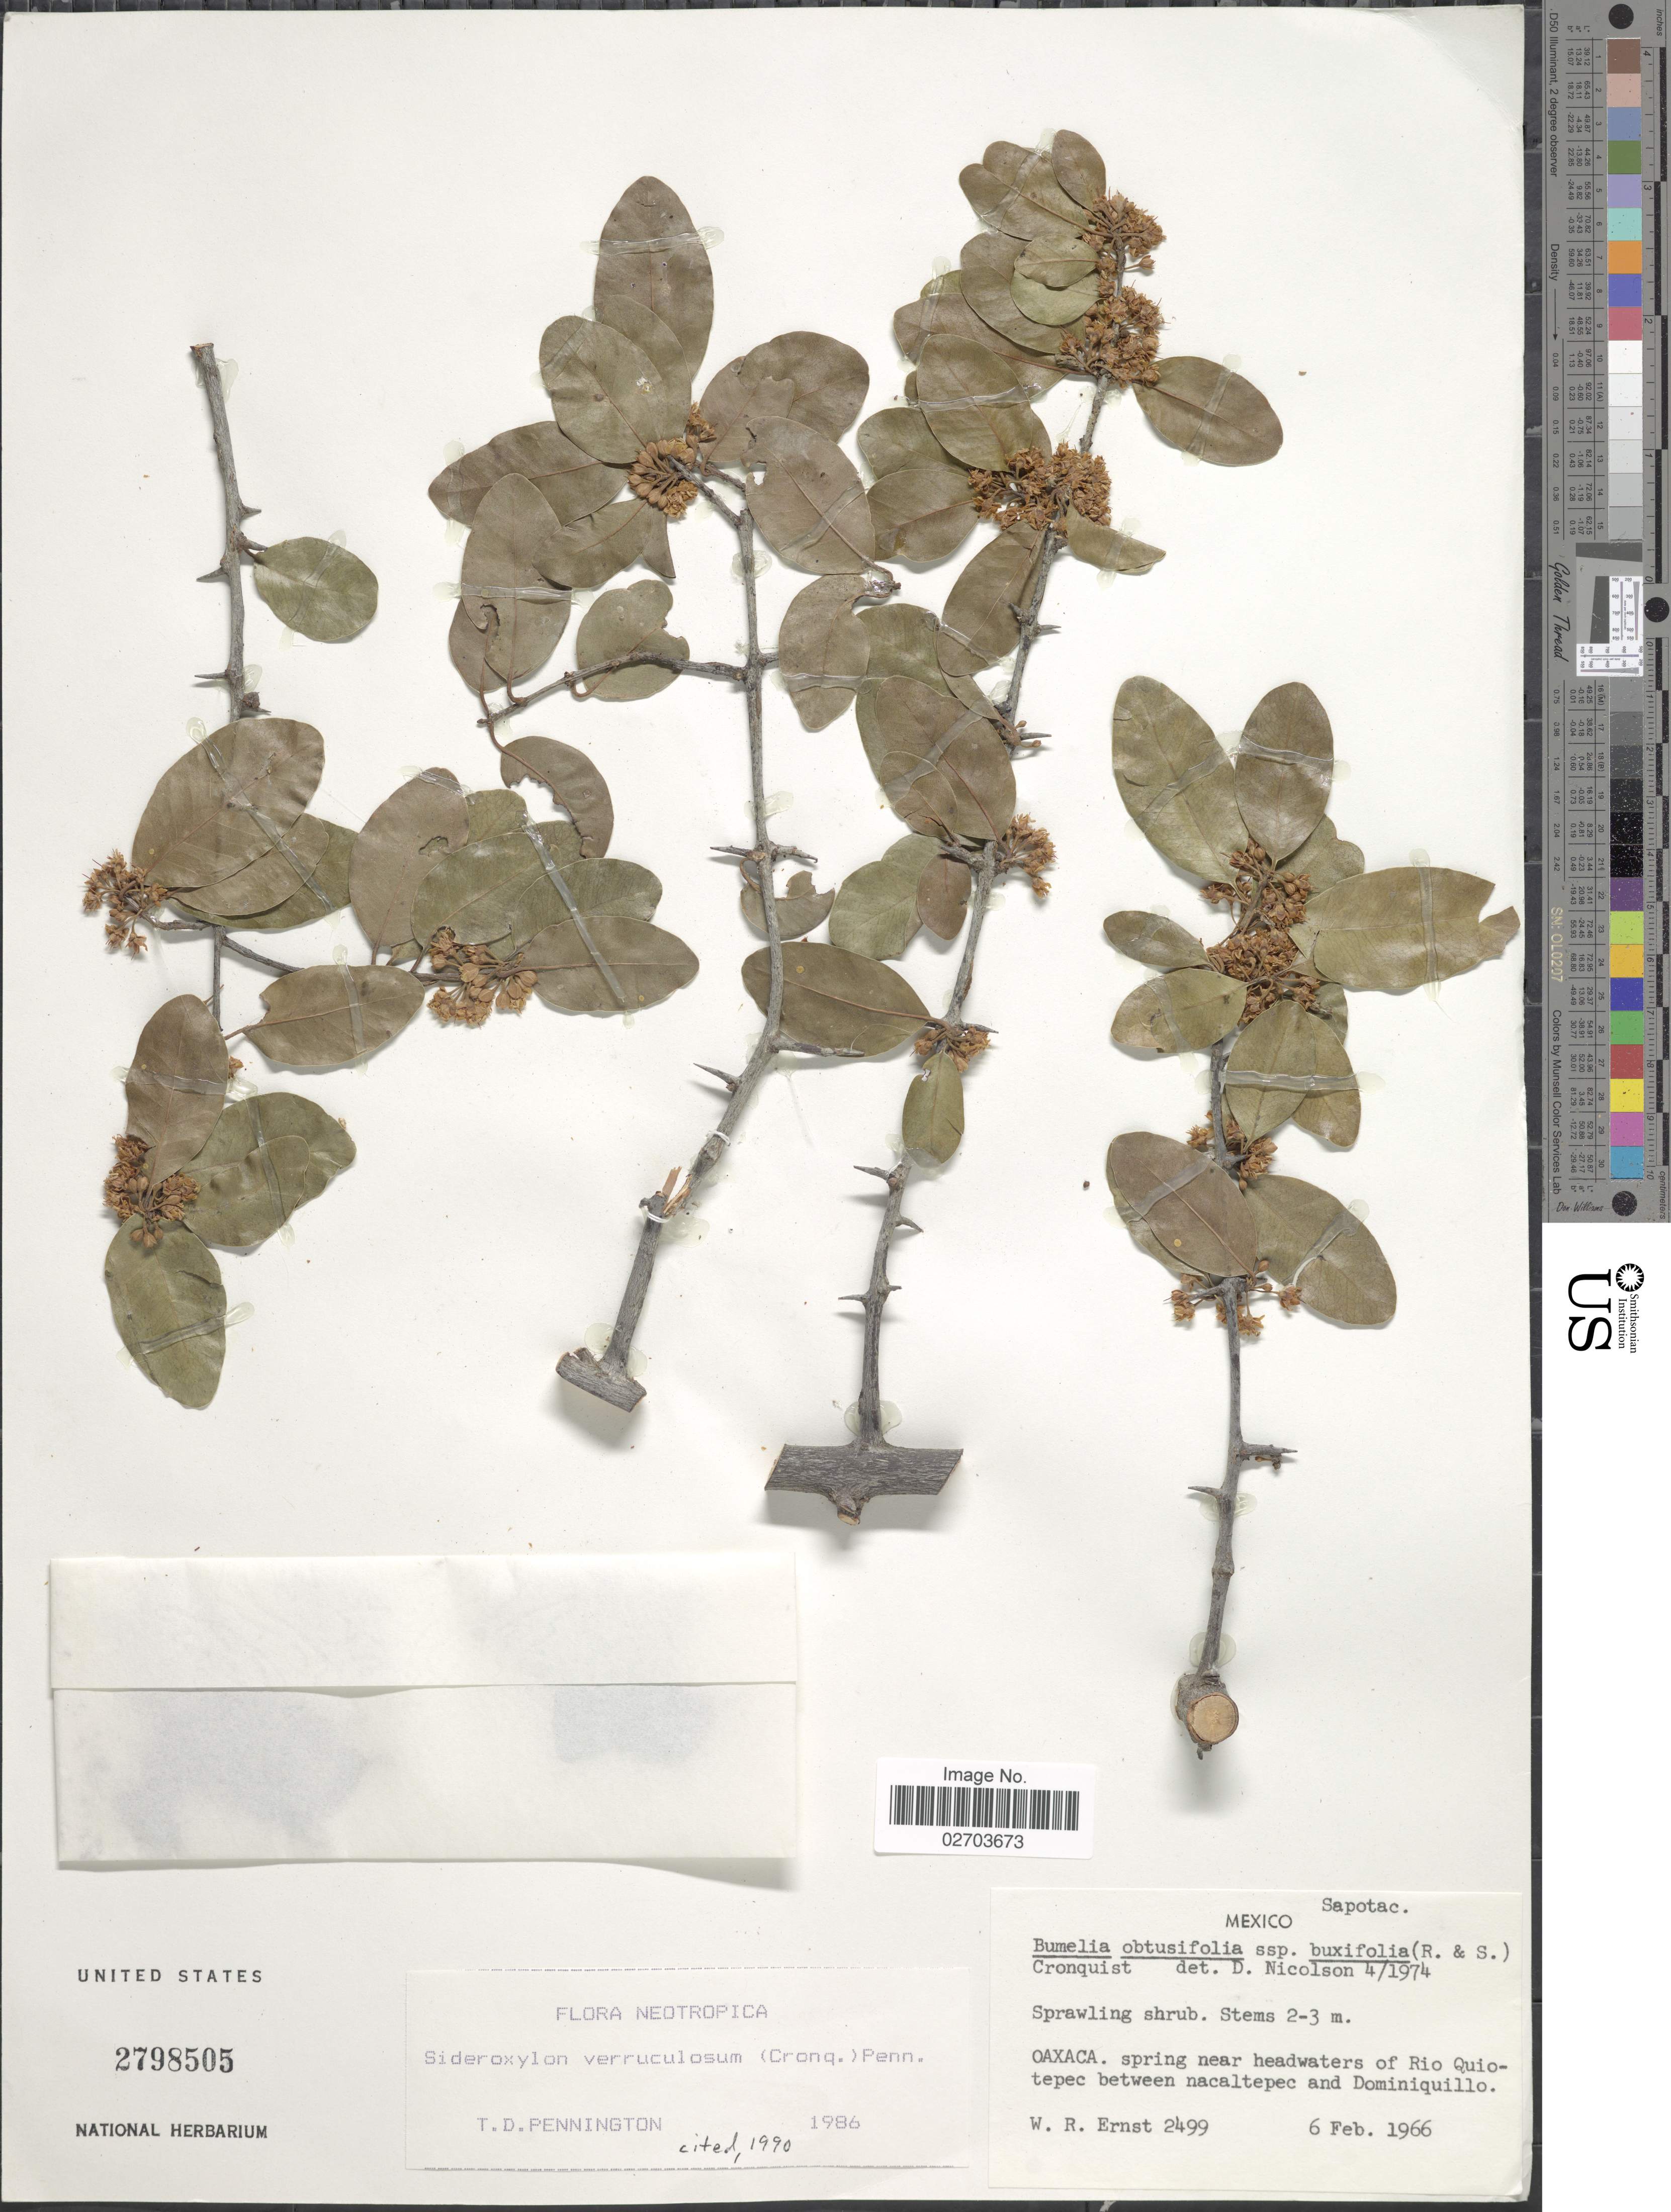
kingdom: Plantae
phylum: Tracheophyta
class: Magnoliopsida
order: Ericales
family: Sapotaceae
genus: Sideroxylon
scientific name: Sideroxylon verruculosum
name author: (Cronq.) T.D. Penn.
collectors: W. R. Ernst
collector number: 2499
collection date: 1966-02-06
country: Mexico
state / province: Oaxaca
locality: Spring near headwaters of Rio Quiotepec between nacaltepec and Dominiquillo.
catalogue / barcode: US 2798505